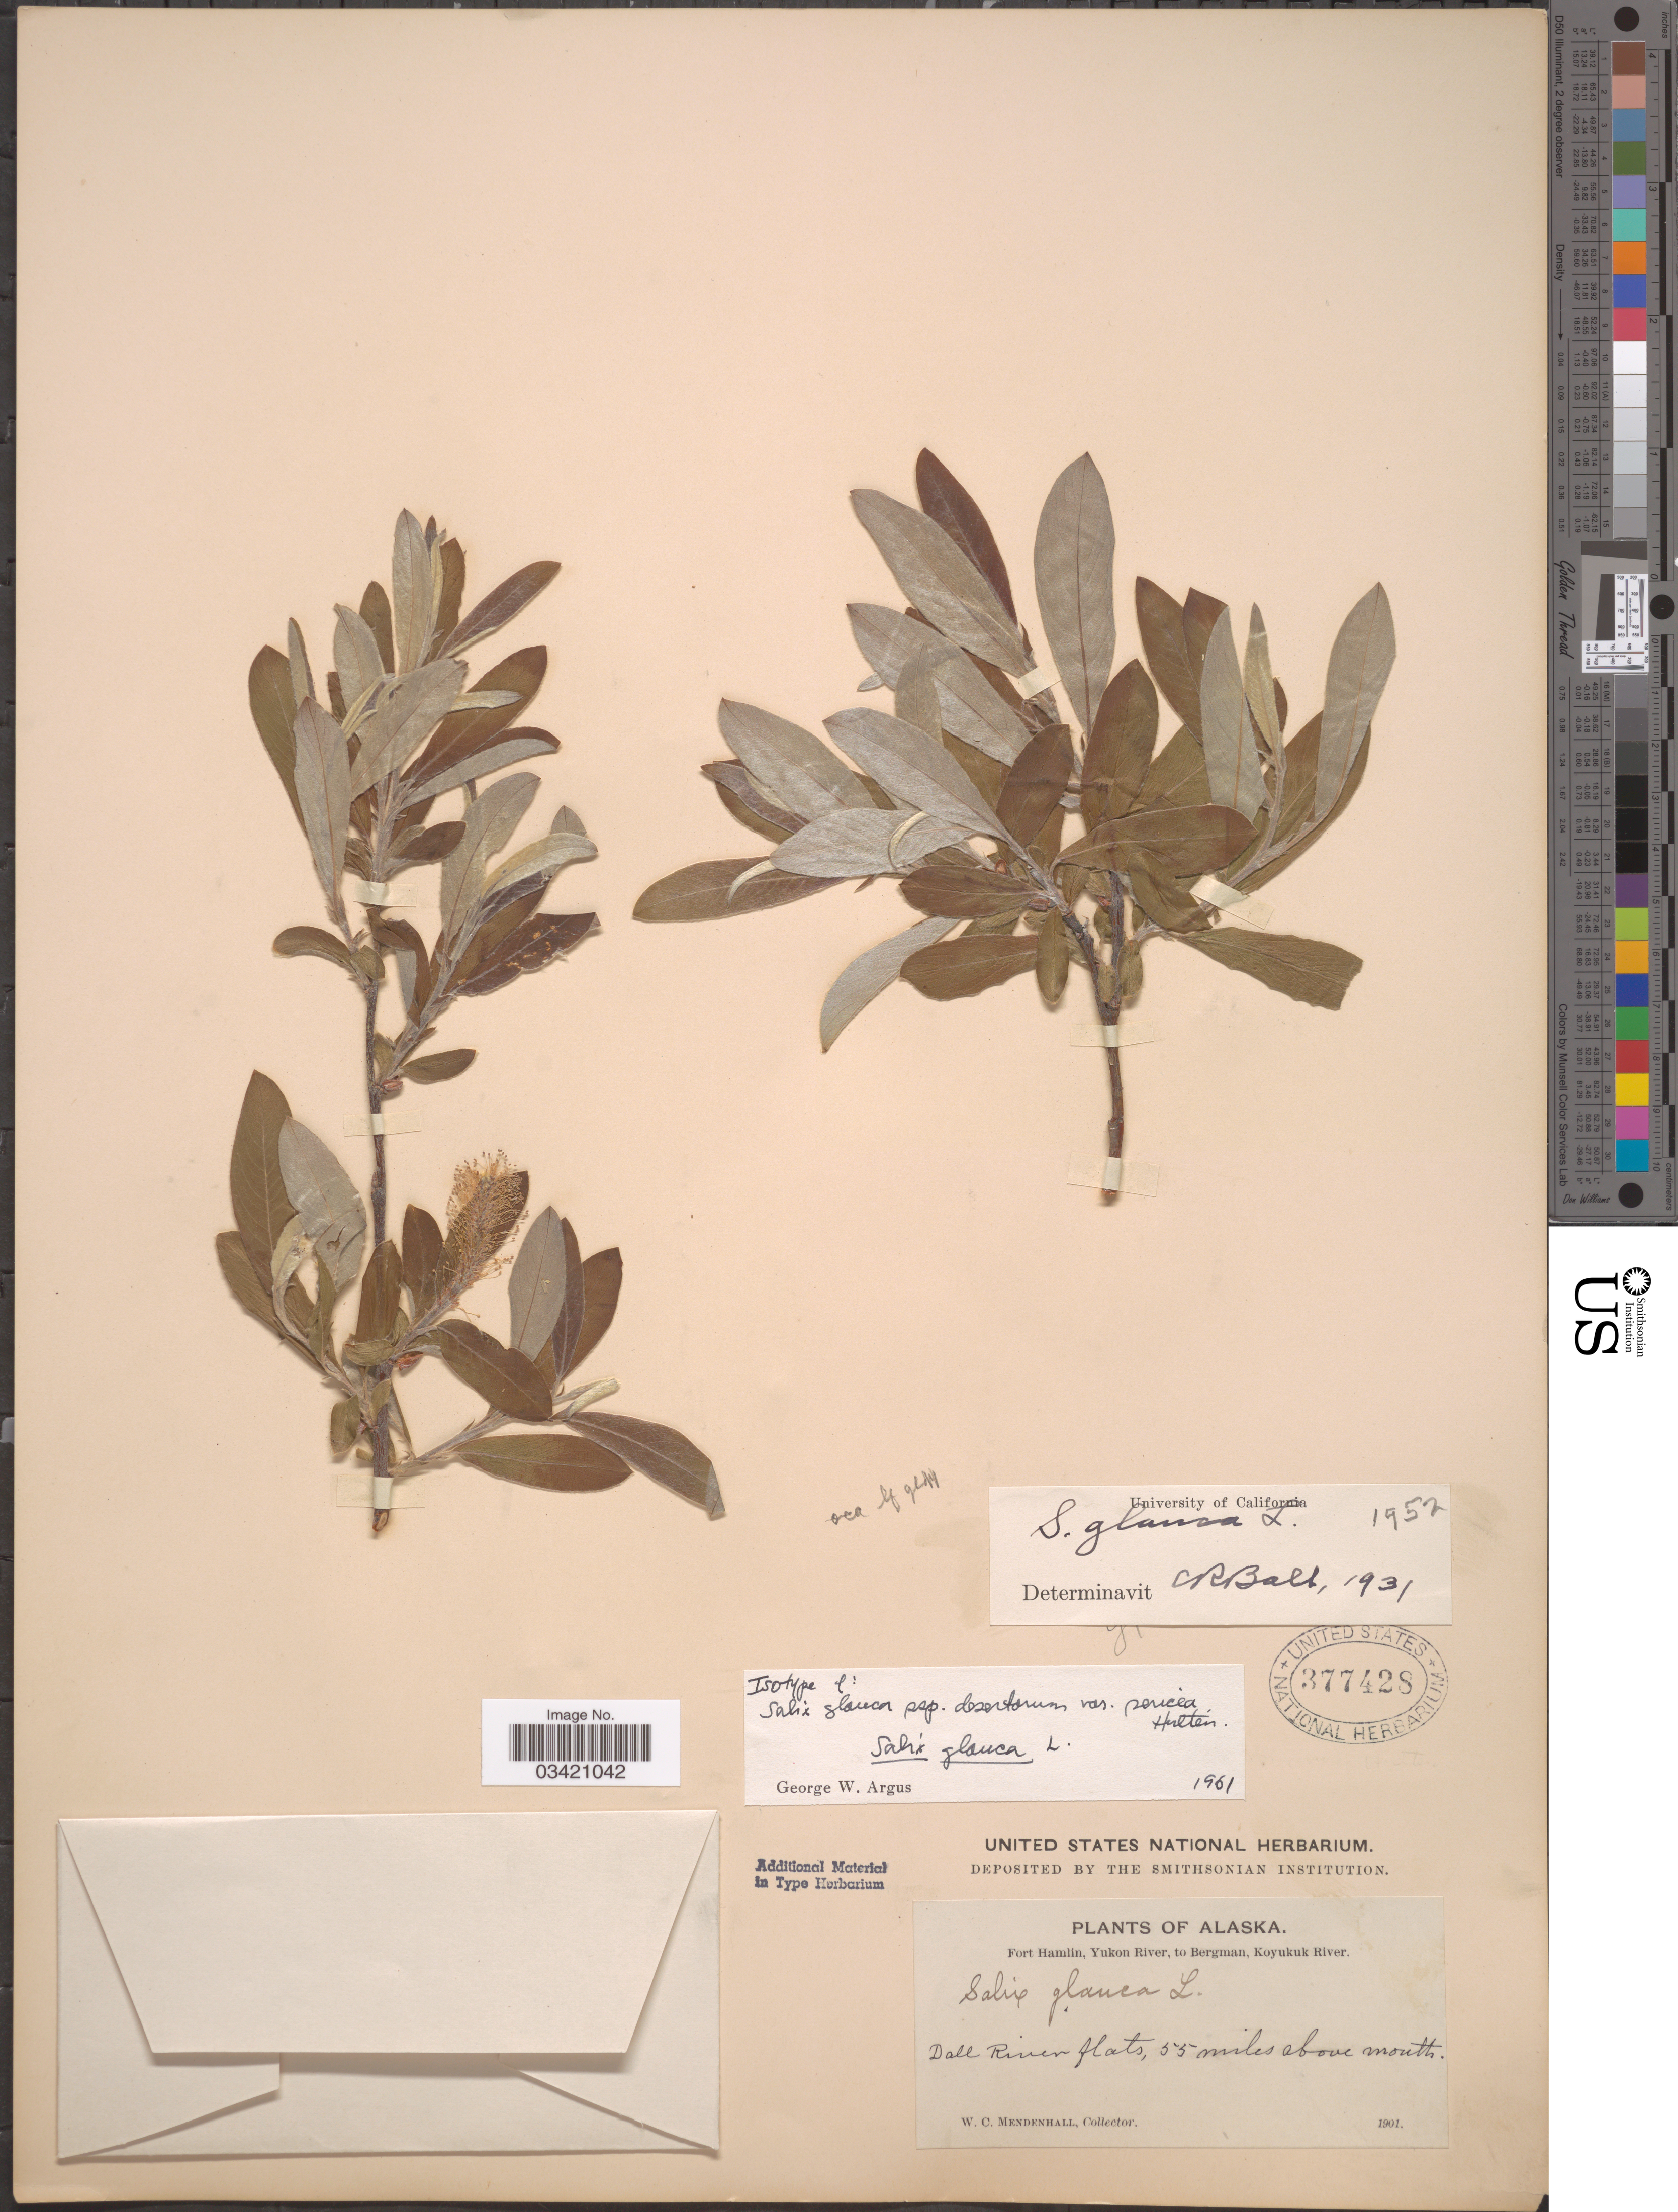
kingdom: Plantae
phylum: Tracheophyta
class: Magnoliopsida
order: Malpighiales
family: Salicaceae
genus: Salix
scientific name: Salix glauca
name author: L.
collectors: W. Mendenhall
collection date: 1901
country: United States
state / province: Alaska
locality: Fort Hamlin, Yukon River, to Bergman, Koyukuk River. Dall River flats, 55 miles above mouth.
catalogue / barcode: US 377428